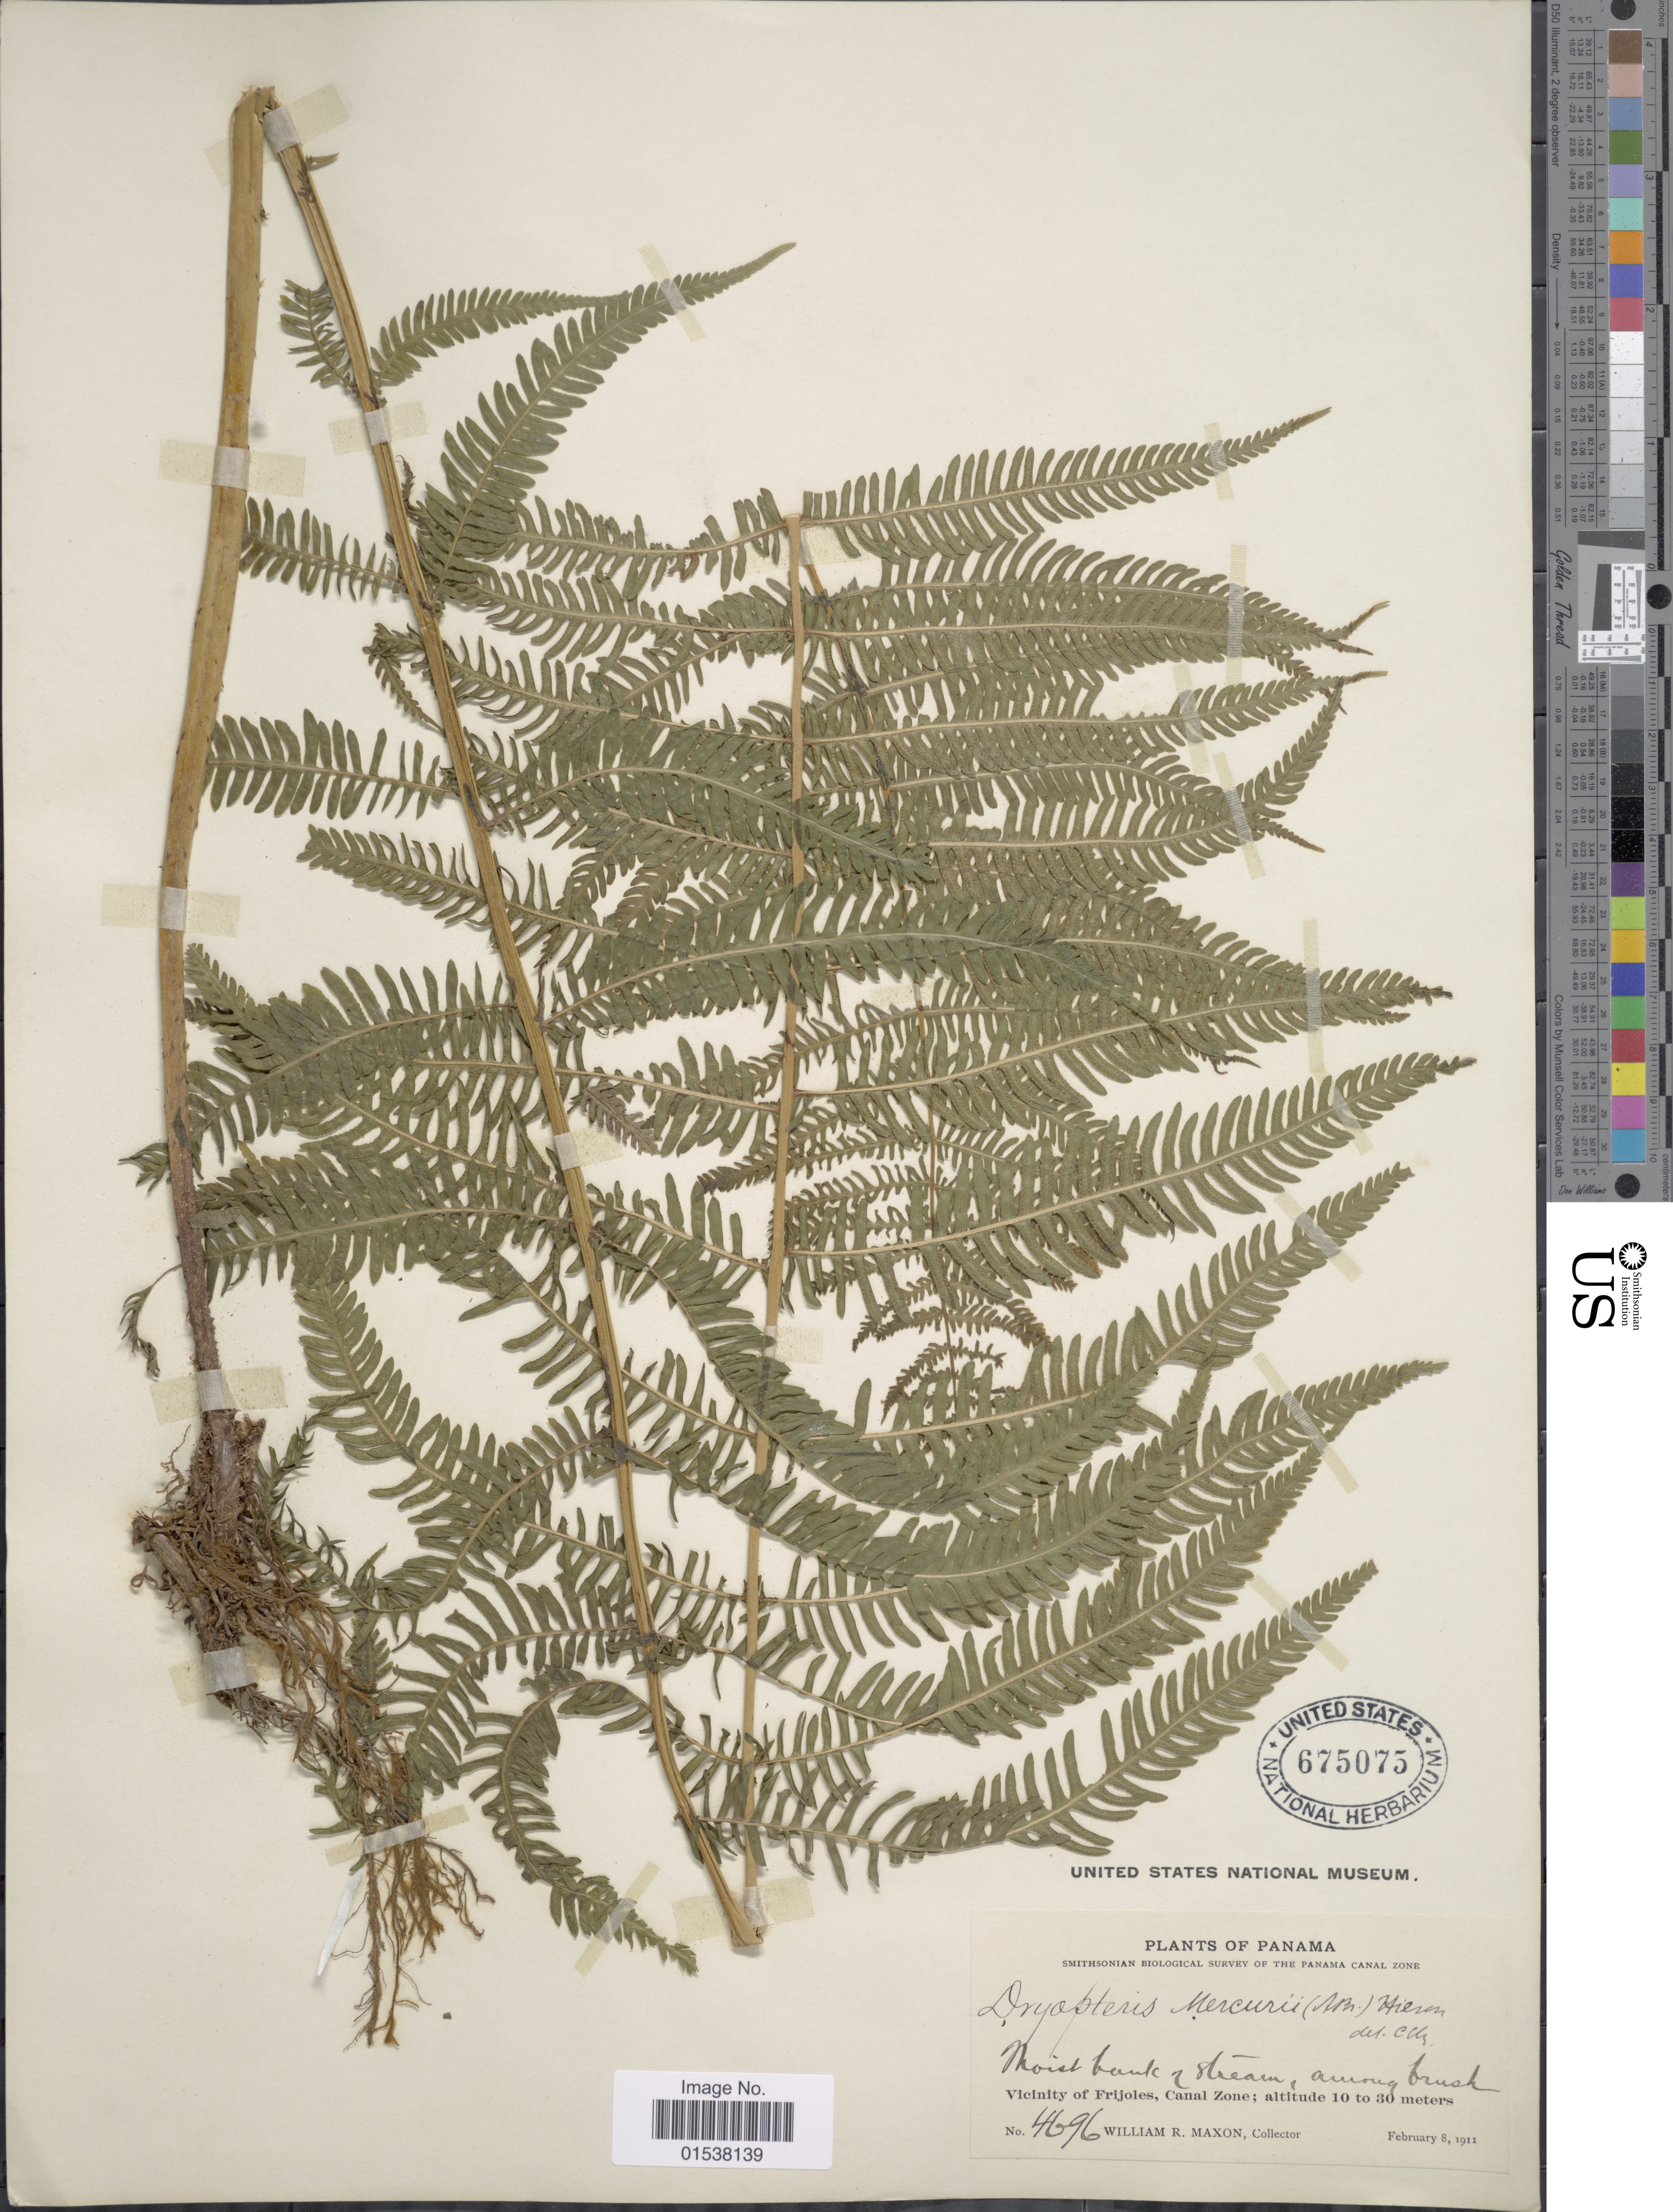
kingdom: Plantae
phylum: Tracheophyta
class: Polypodiopsida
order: Polypodiales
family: Thelypteridaceae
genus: Amauropelta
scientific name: Amauropelta balbisii (Spreng.) comb. nov., ined. 2015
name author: (Spreng.)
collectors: W. R. Maxon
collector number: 4696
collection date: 1911-02-08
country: Panama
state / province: Colón / Panamá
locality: Vicinity of Frijoles, Canal Zone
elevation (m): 10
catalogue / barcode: US 675075